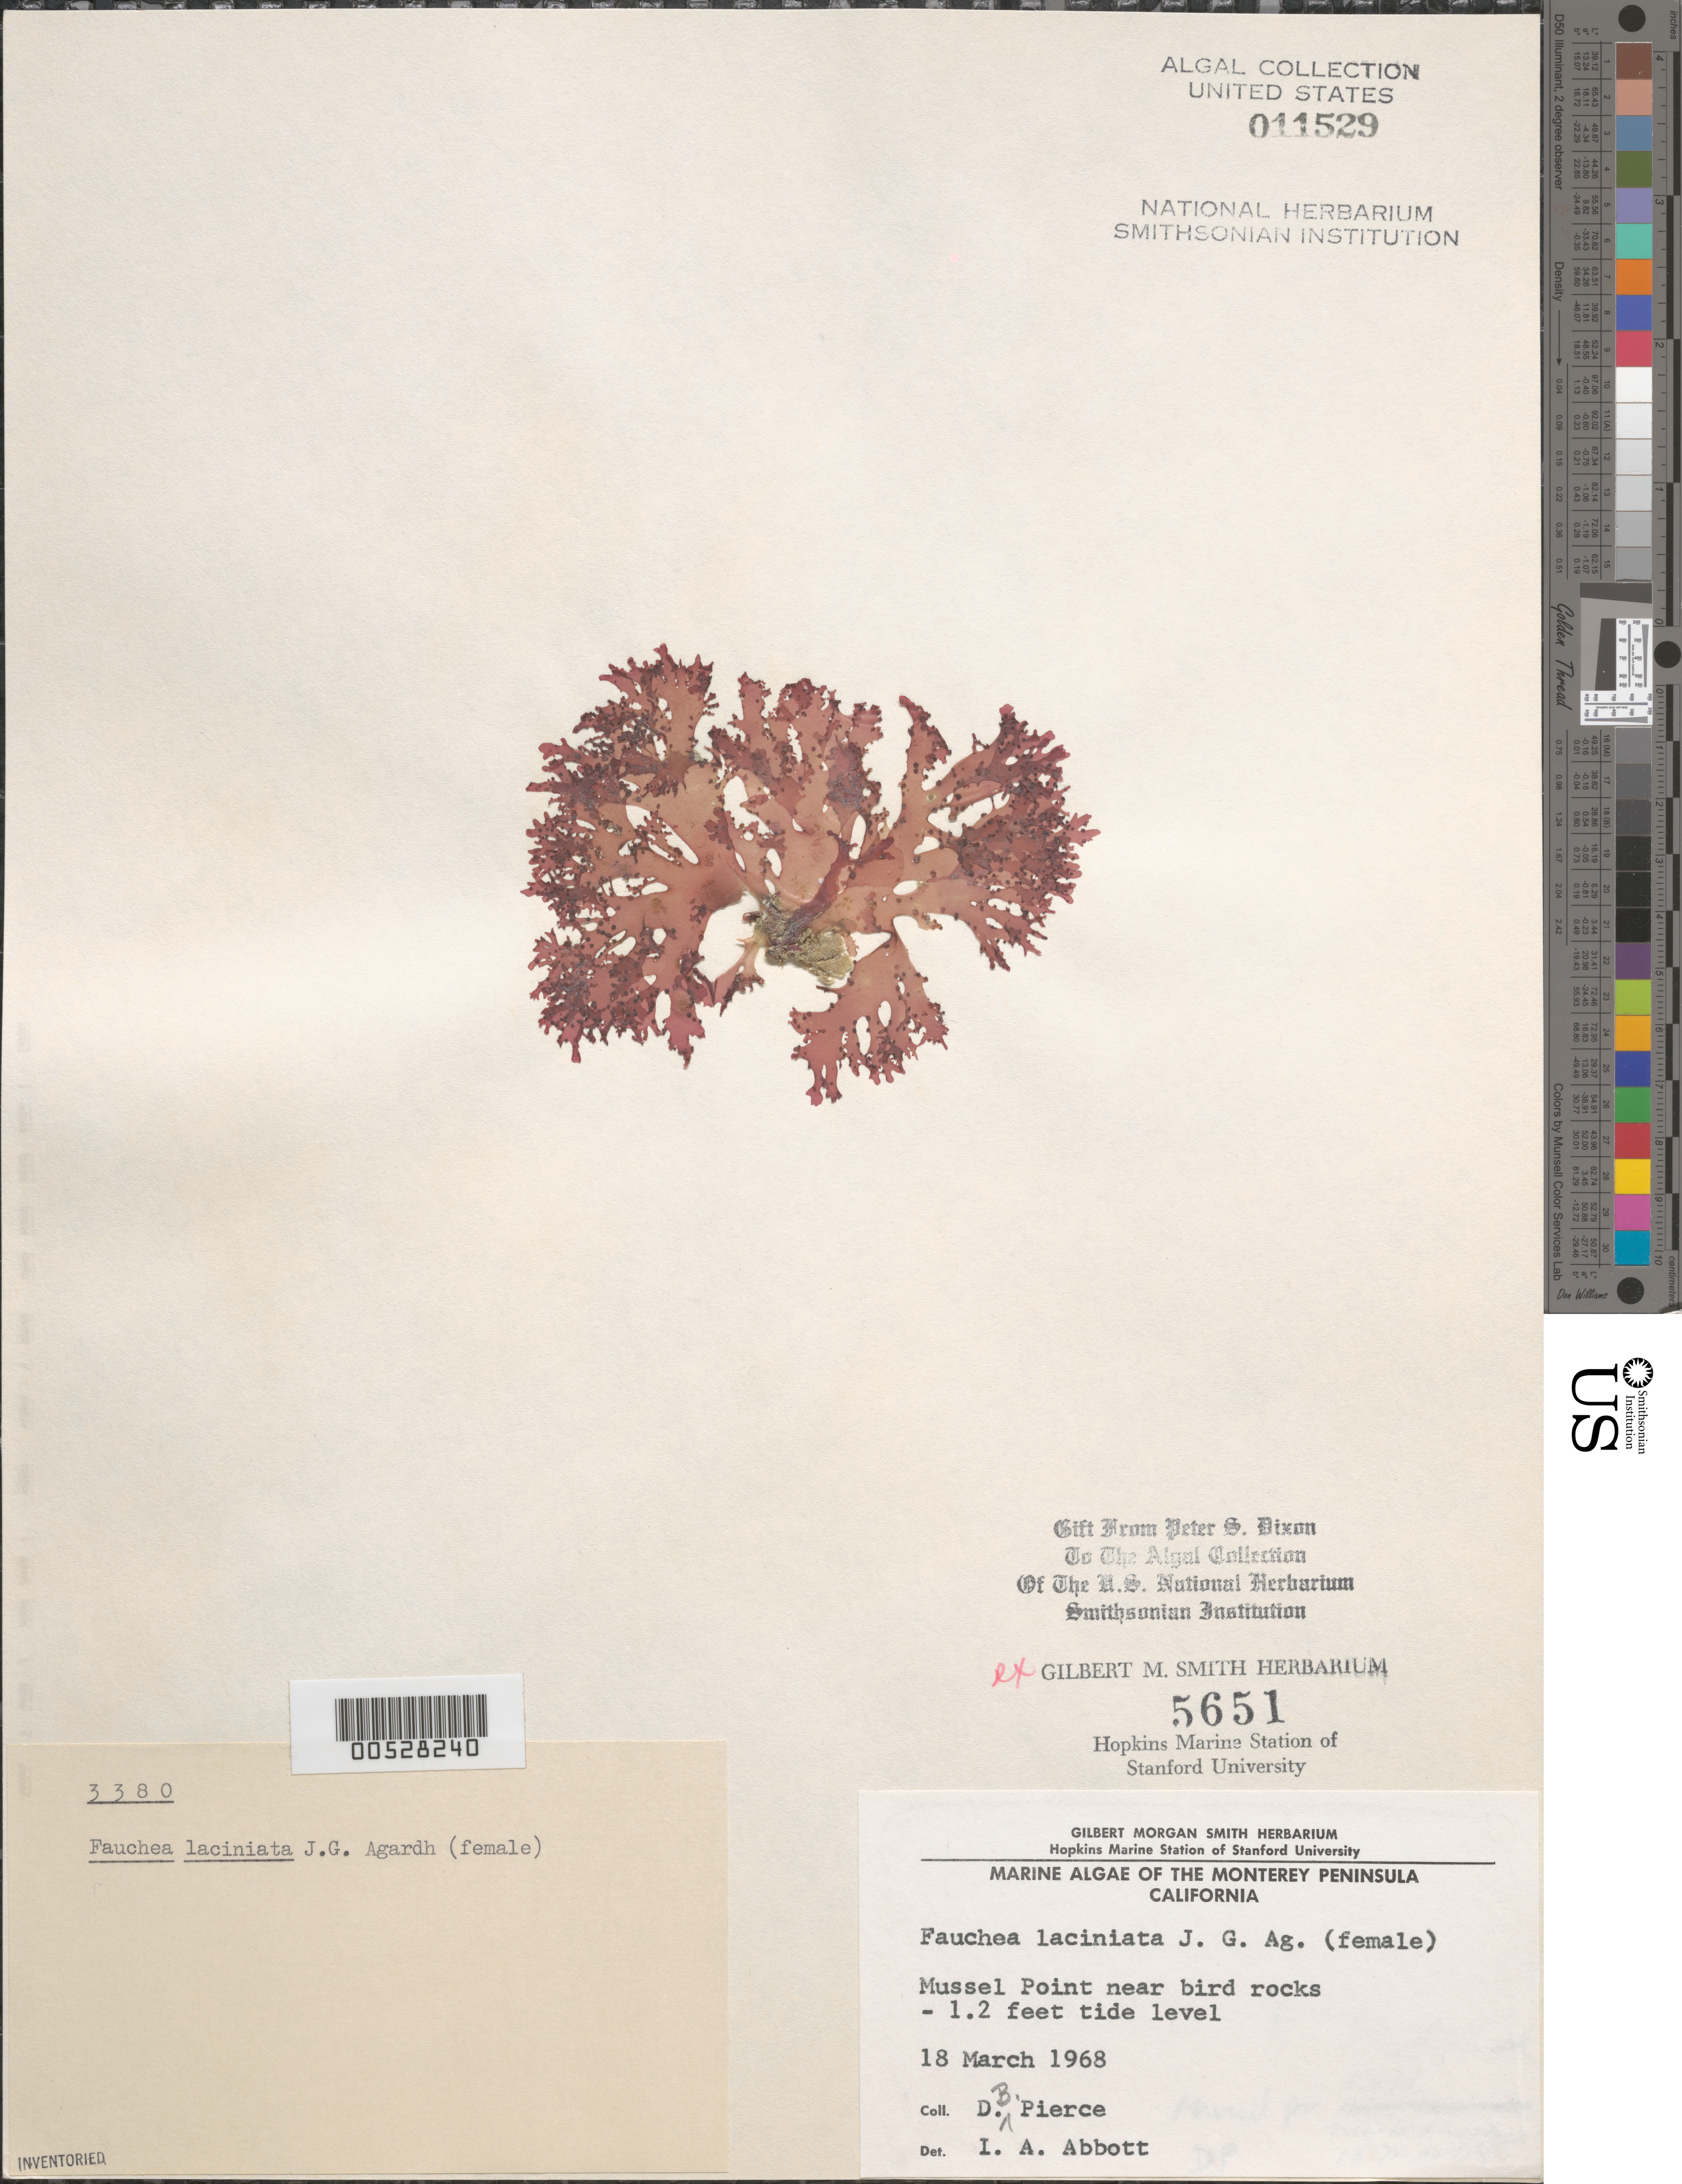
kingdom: Plantae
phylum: Rhodophyta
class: Florideophyceae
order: Rhodymeniales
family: Faucheaceae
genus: Gloiocladia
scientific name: Gloiocladia laciniata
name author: (J. Agardh) Rodríguez-Prieto & N. Sánchez in Rodríguez-Prieto et al.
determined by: Algae name updating Project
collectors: D. Pierce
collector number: PSD 3380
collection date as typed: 18 Mar 1968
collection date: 1968-03-18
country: United States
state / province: California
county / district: Monterey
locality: Mussel Point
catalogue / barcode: US 11529